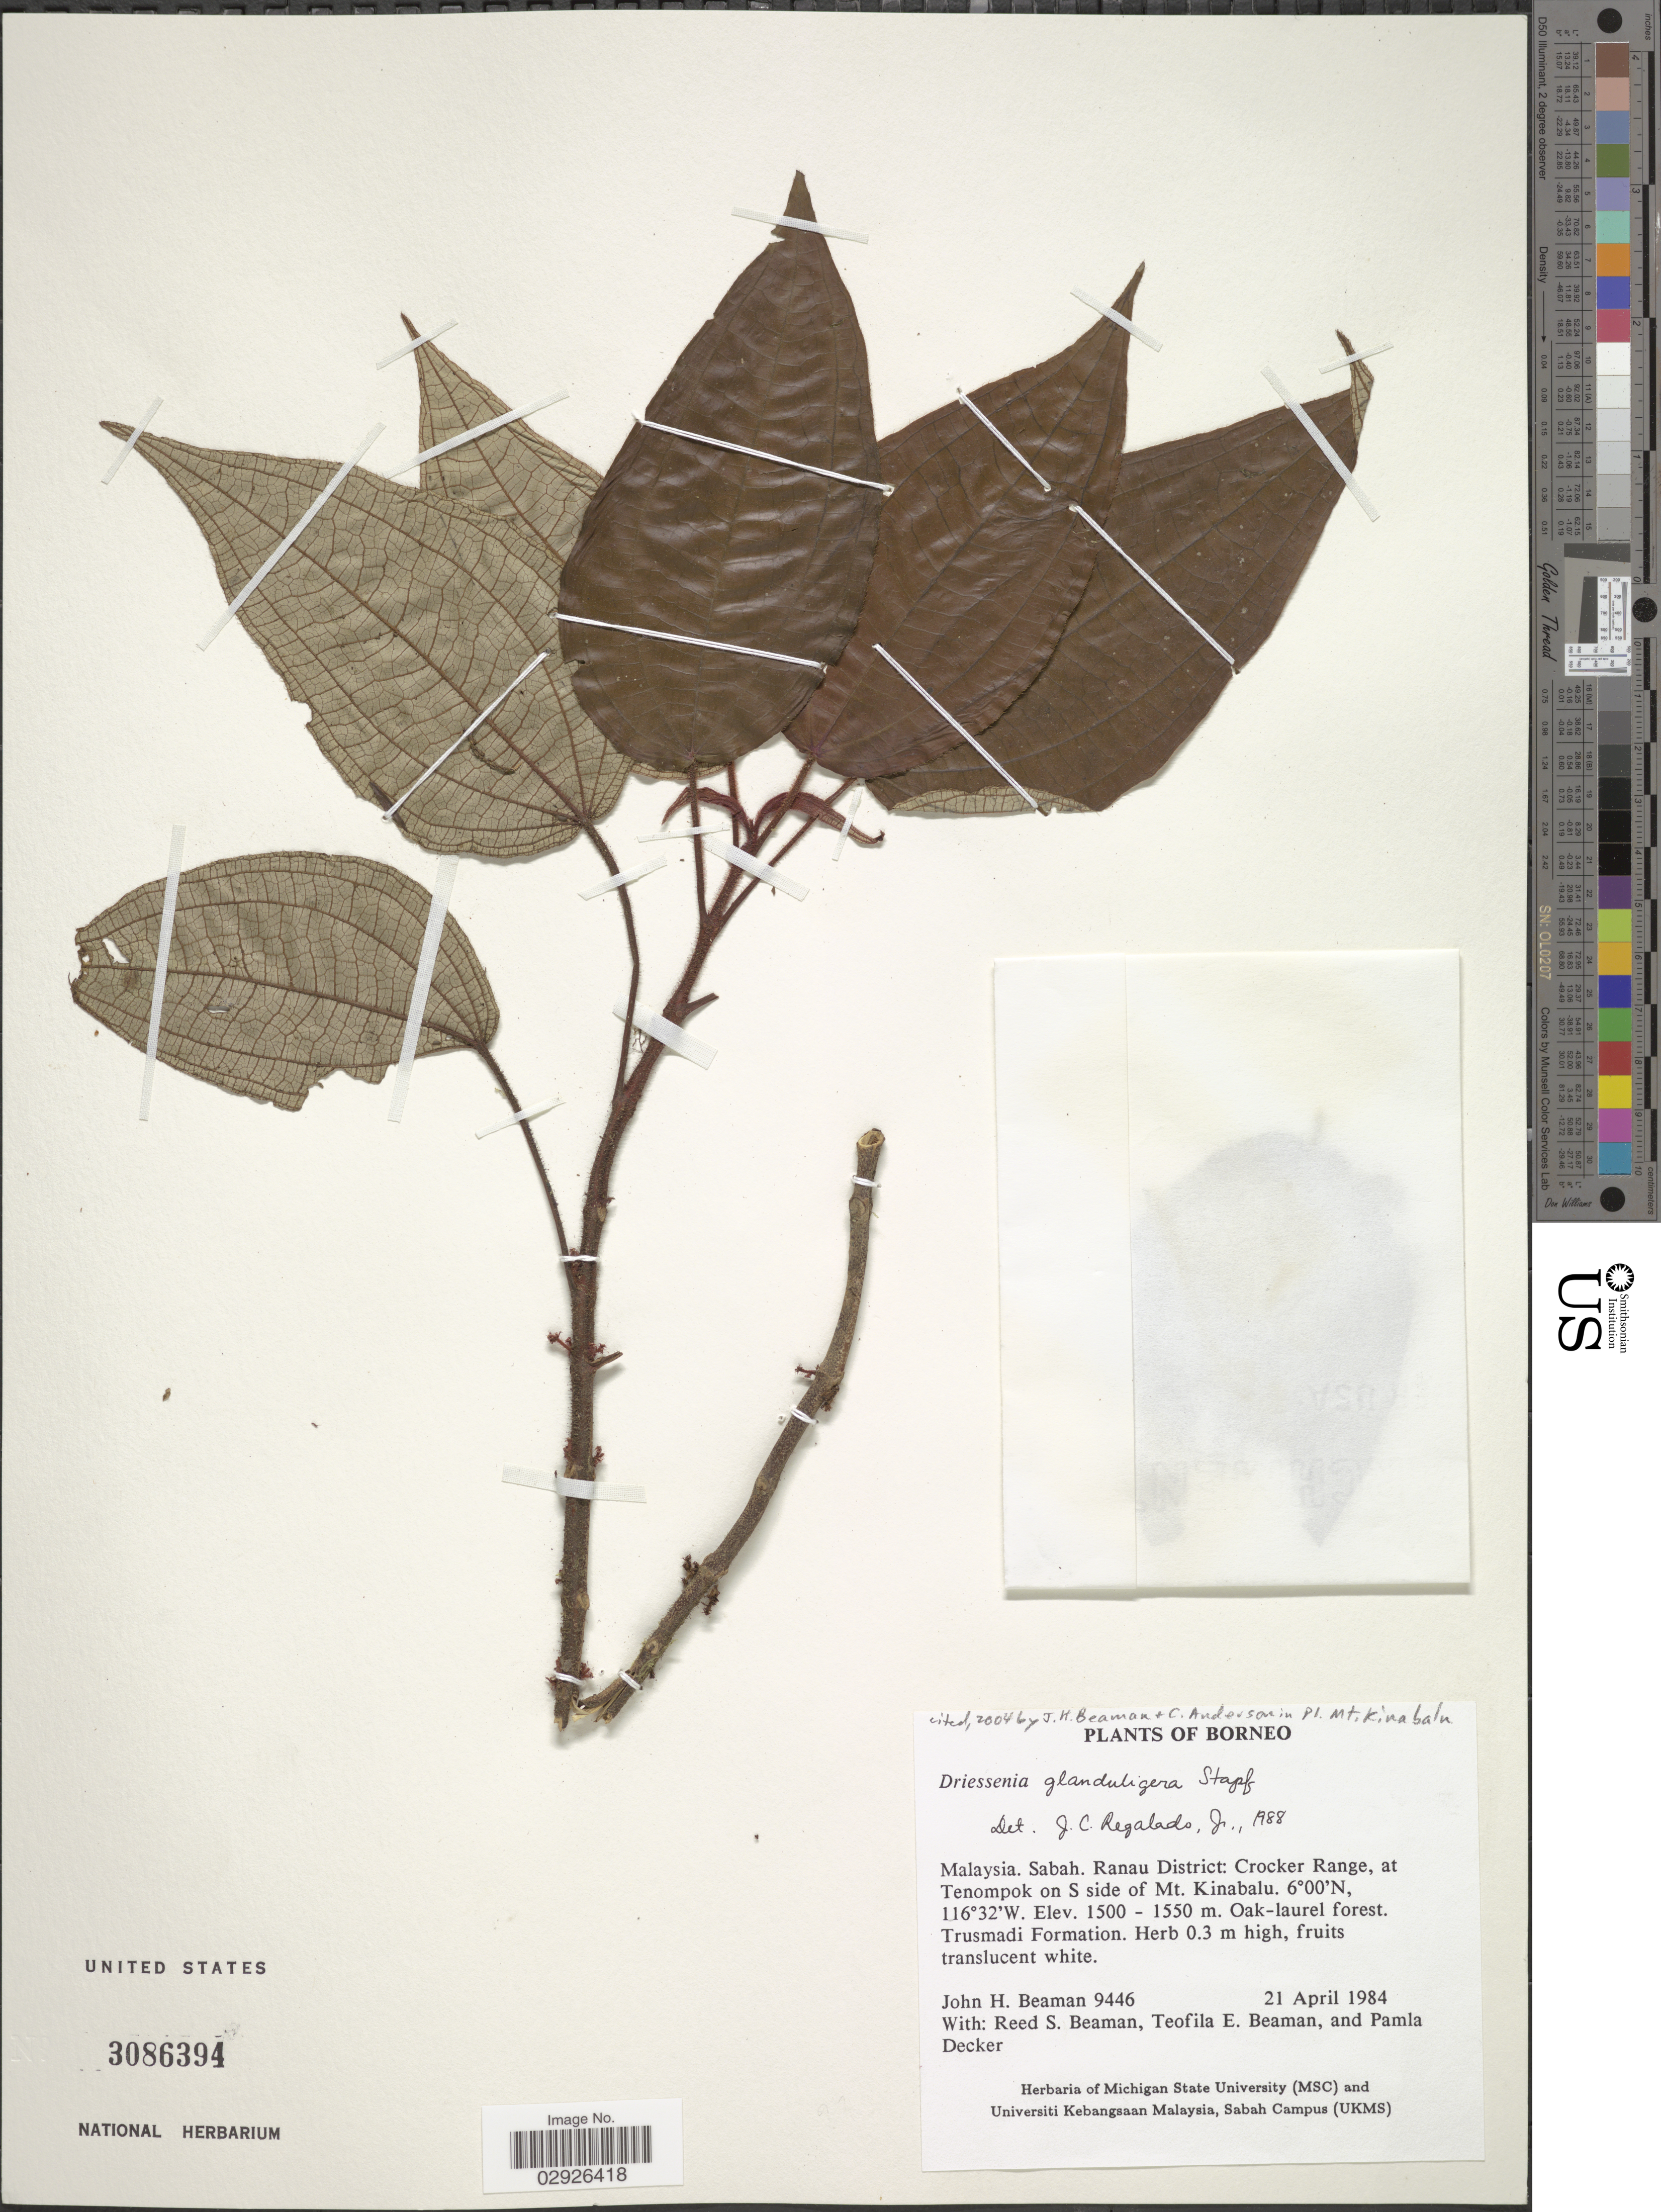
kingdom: Plantae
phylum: Tracheophyta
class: Magnoliopsida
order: Myrtales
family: Melastomataceae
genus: Driessenia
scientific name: Driessenia glanduligera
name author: Stapf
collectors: J. H. Beaman, R. S. Beaman, T. E. Beaman & P. Decker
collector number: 9446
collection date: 1984-04-21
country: Malaysia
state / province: Sabah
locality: Ranau District: Crocker Range, at Tenompok on S side of Mt. Kinabalu.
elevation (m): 1500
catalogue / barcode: US 3086394